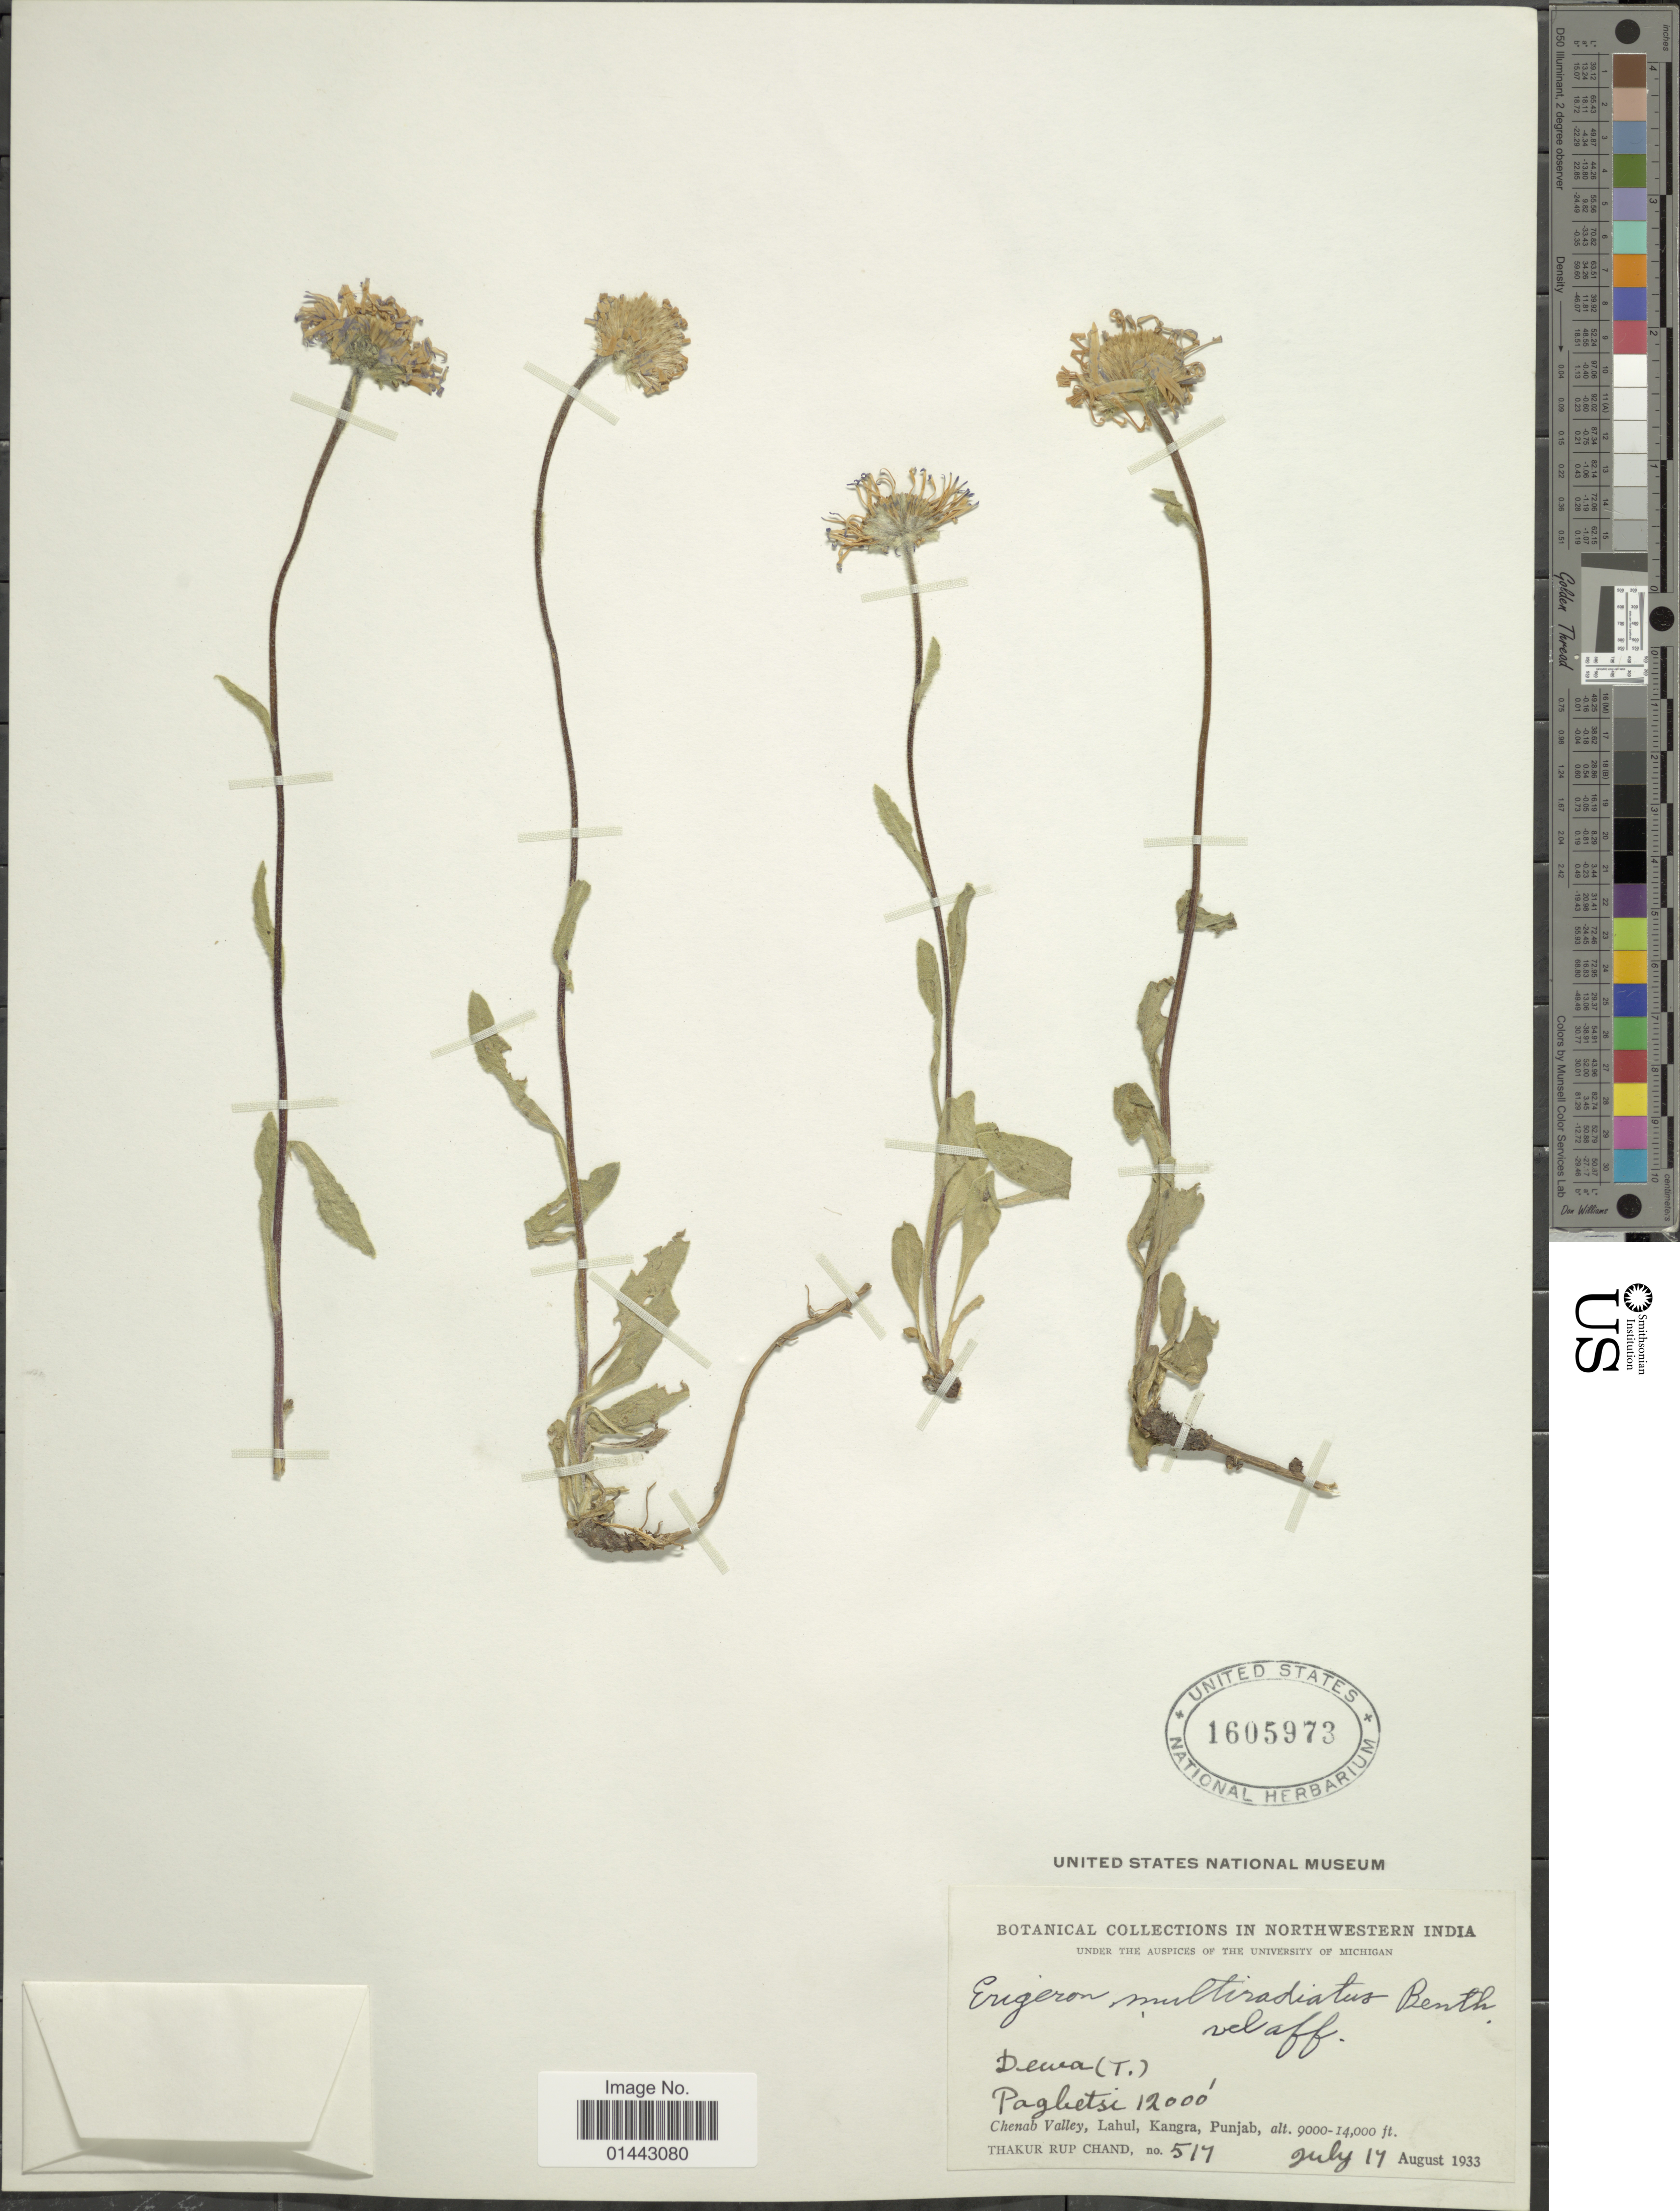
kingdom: Plantae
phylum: Tracheophyta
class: Magnoliopsida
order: Asterales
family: Asteraceae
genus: Erigeron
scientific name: Erigeron multiradiatus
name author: (Lindl. ex DC.) Benth. ex C.B. Clarke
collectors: T. R. Chand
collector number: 517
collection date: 1933-07-17/1933-08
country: India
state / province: Himachal Pradesh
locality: Northwestern India, Paghetsi, Chenab Valley, Lahul, Kangra.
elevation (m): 3658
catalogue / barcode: US 1605973